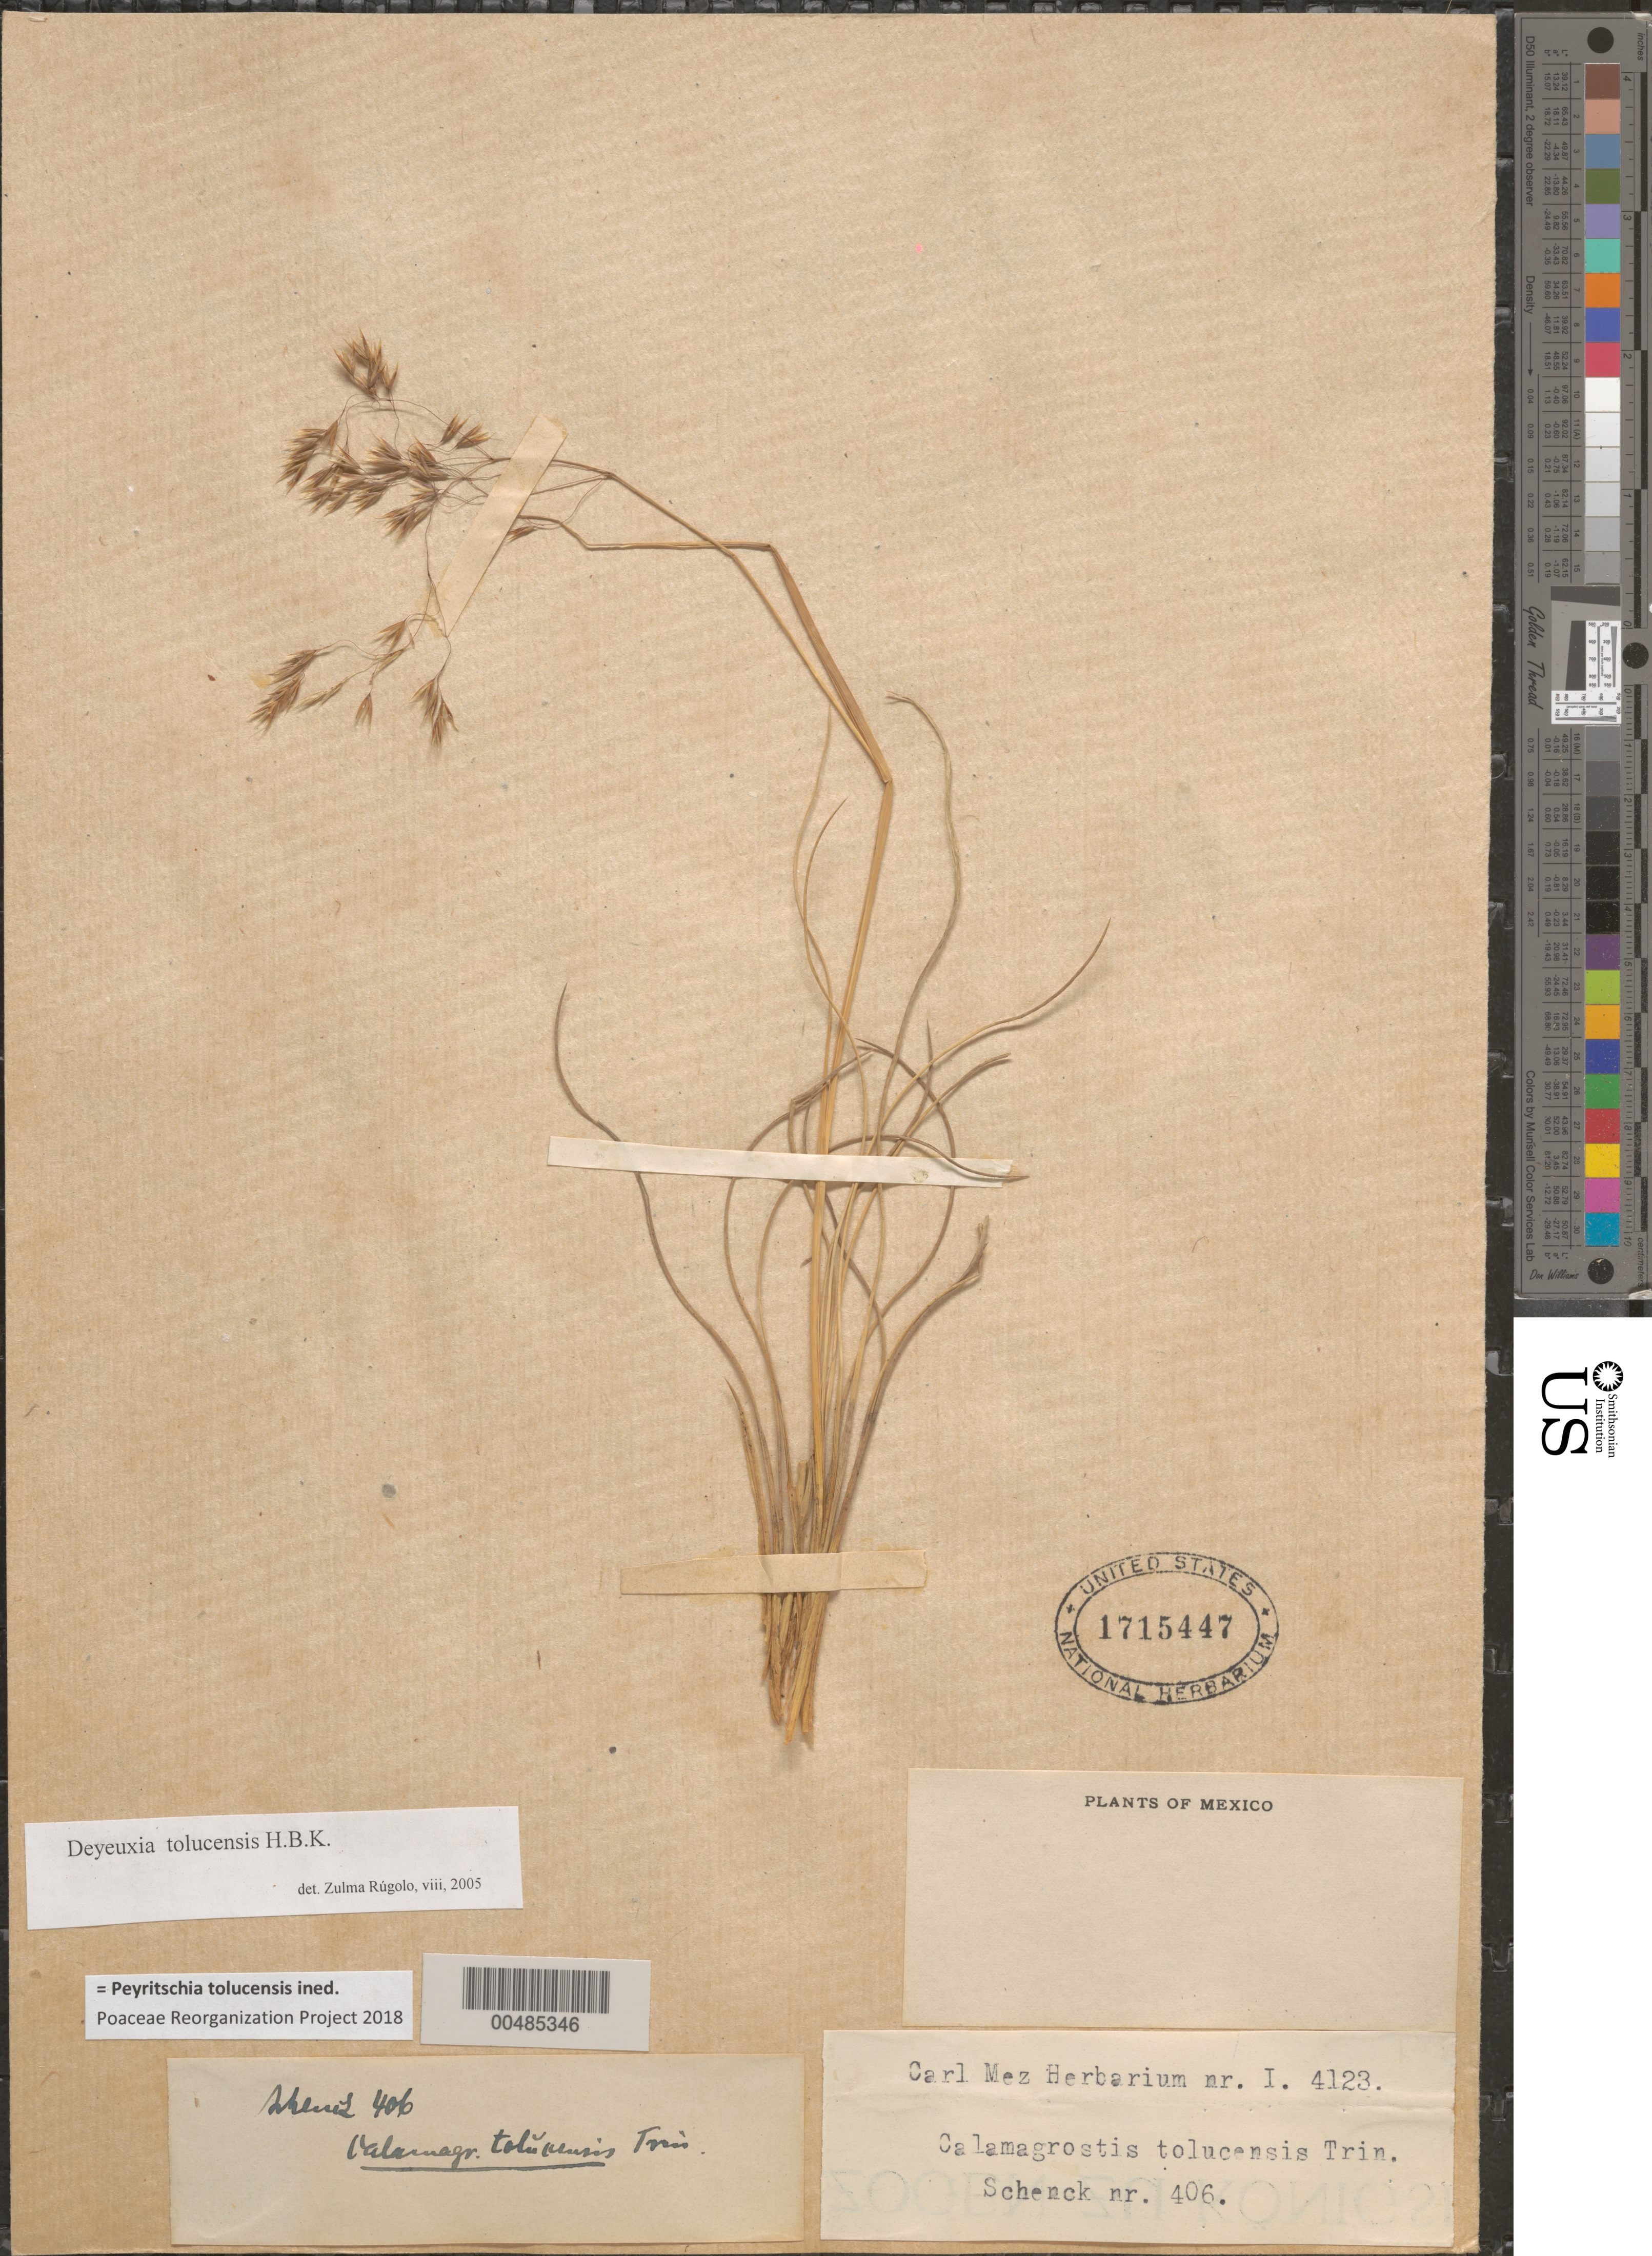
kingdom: Plantae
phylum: Tracheophyta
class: Liliopsida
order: Poales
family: Poaceae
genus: Peyritschia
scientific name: Peyritschia tolucensis ined.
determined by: Poaceae Reorganization Project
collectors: Schenck, --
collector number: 406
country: Mexico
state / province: Durango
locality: San Ramon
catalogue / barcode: US 1715447